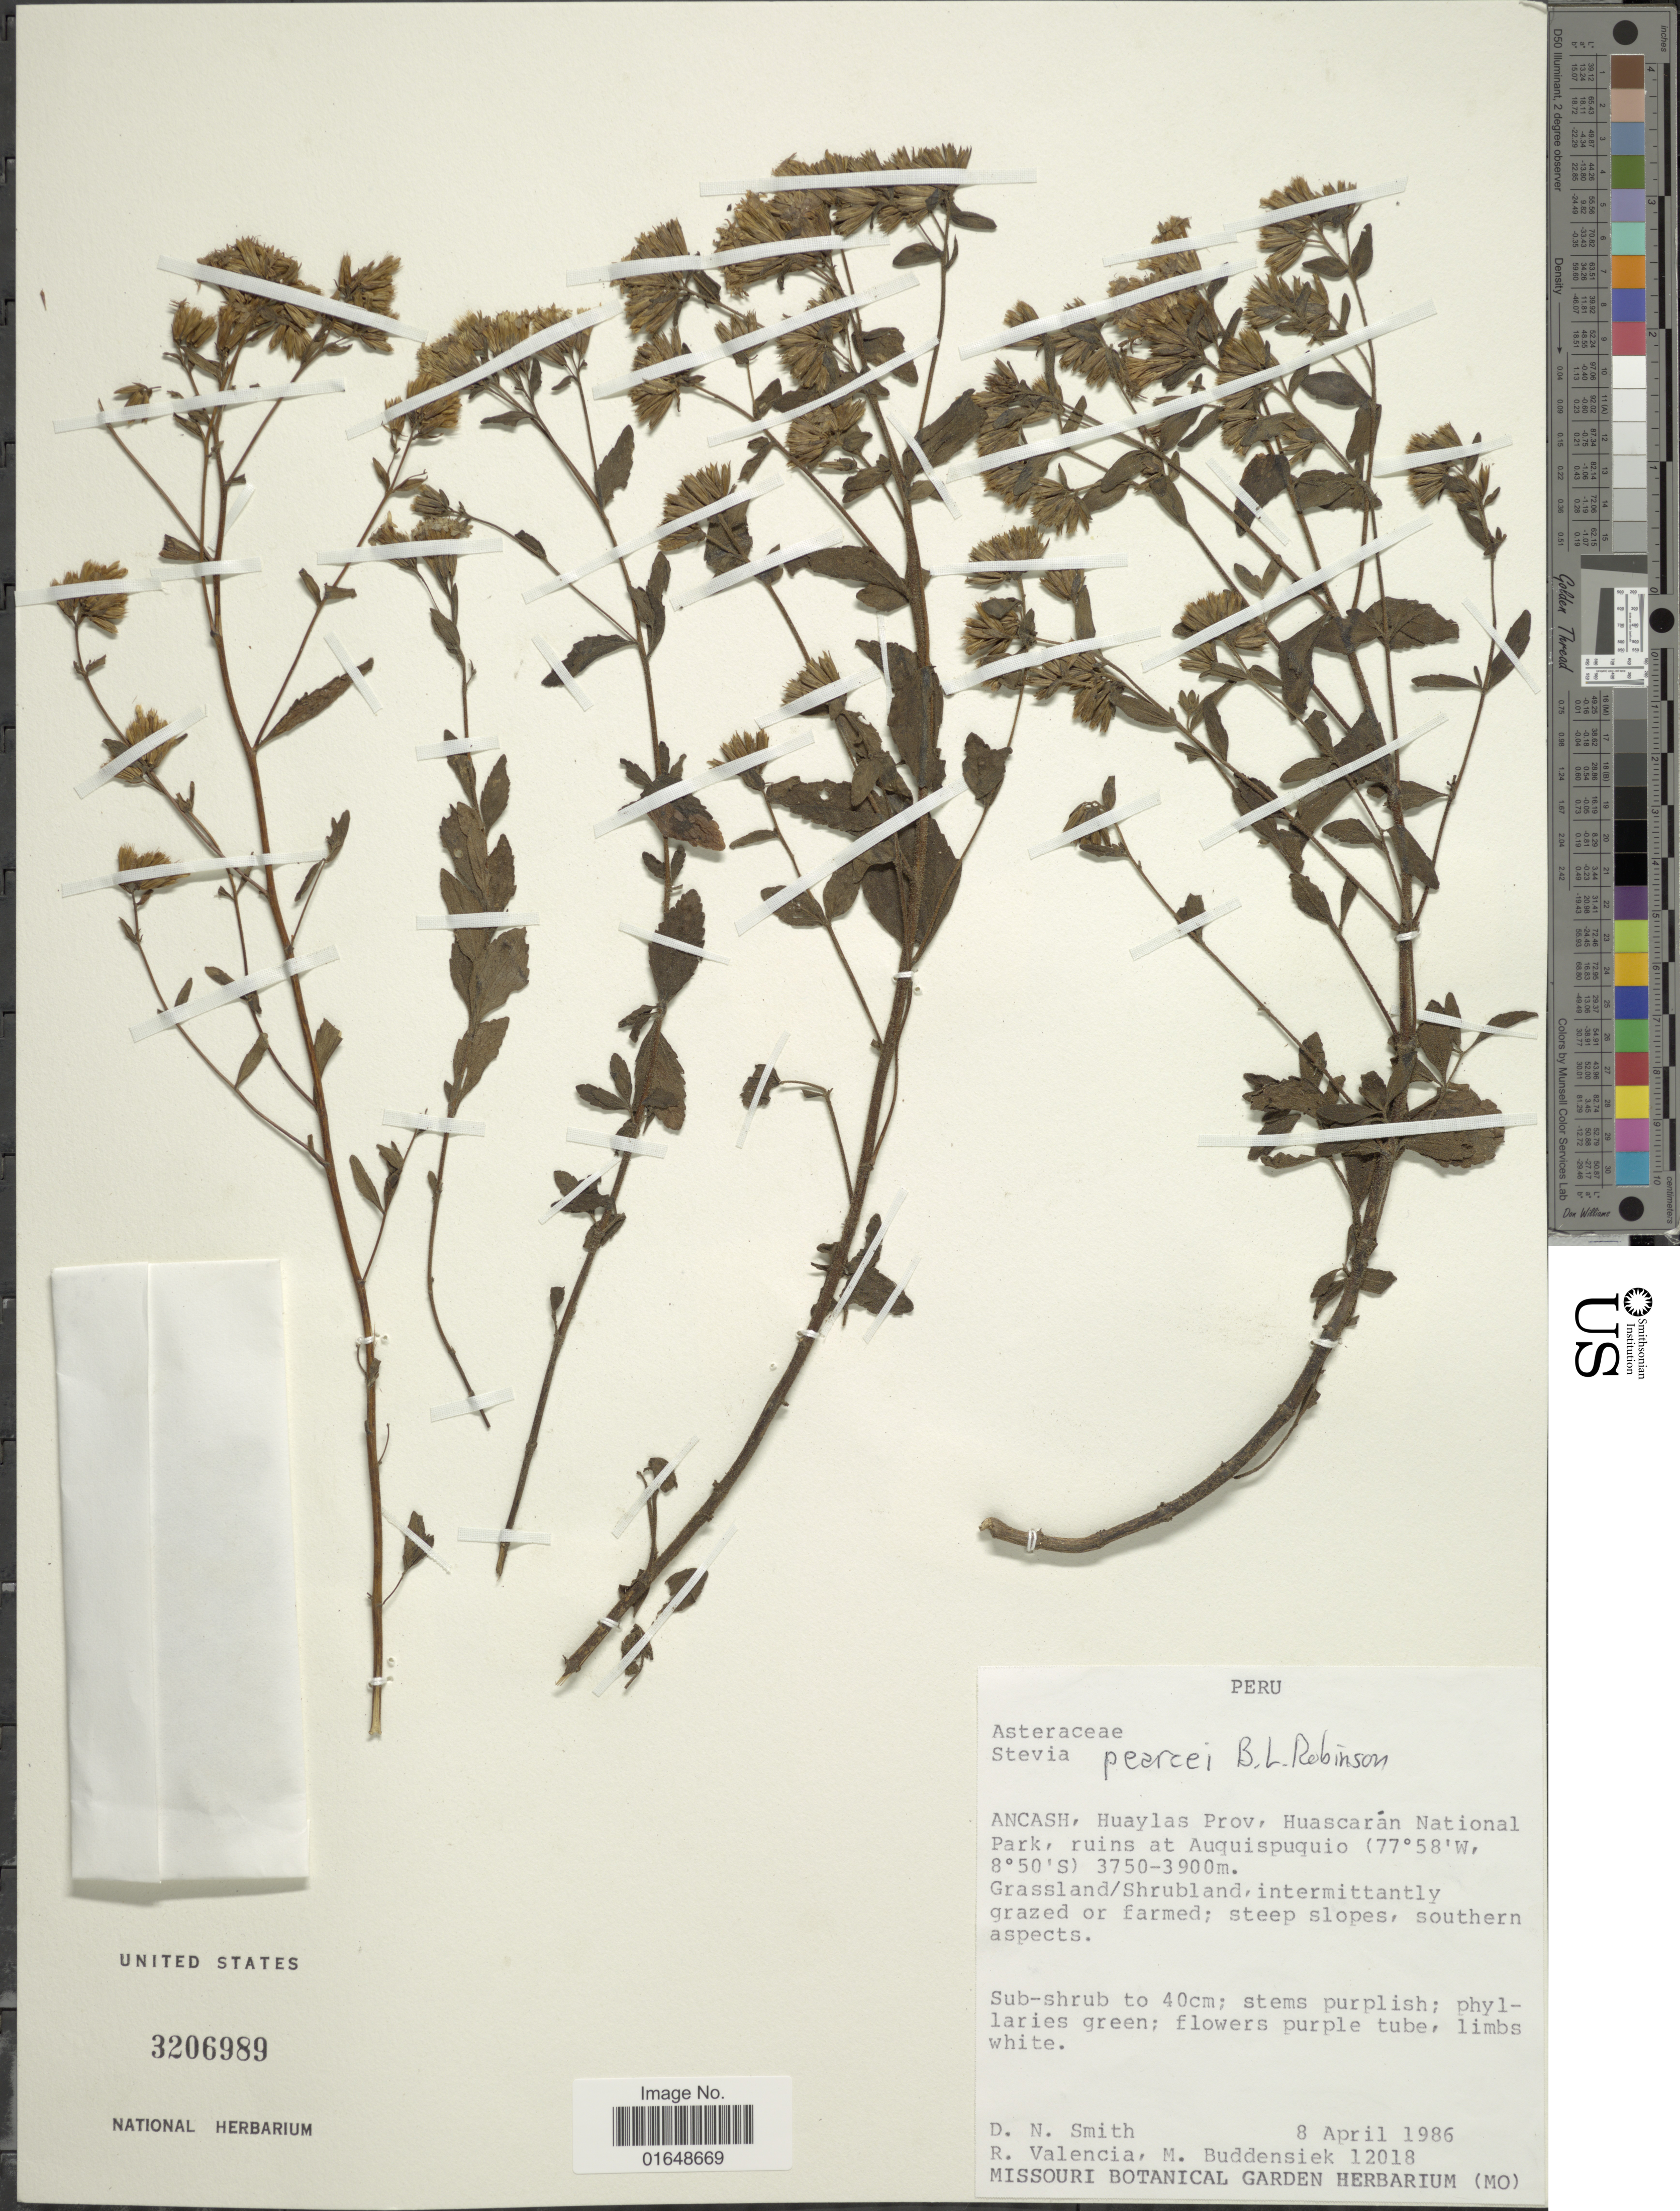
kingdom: Plantae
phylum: Tracheophyta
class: Magnoliopsida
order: Asterales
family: Asteraceae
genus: Stevia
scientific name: Stevia pearcei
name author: B.L. Rob. ex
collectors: D. Smith, R. Valencia & M. Buddensiek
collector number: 12018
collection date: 1986-04-08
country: Peru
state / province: Ancash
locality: Ancash, Huaylas Prov, Huascarán National Park, ruins at Auquispuquio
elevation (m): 3750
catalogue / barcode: US 3206989